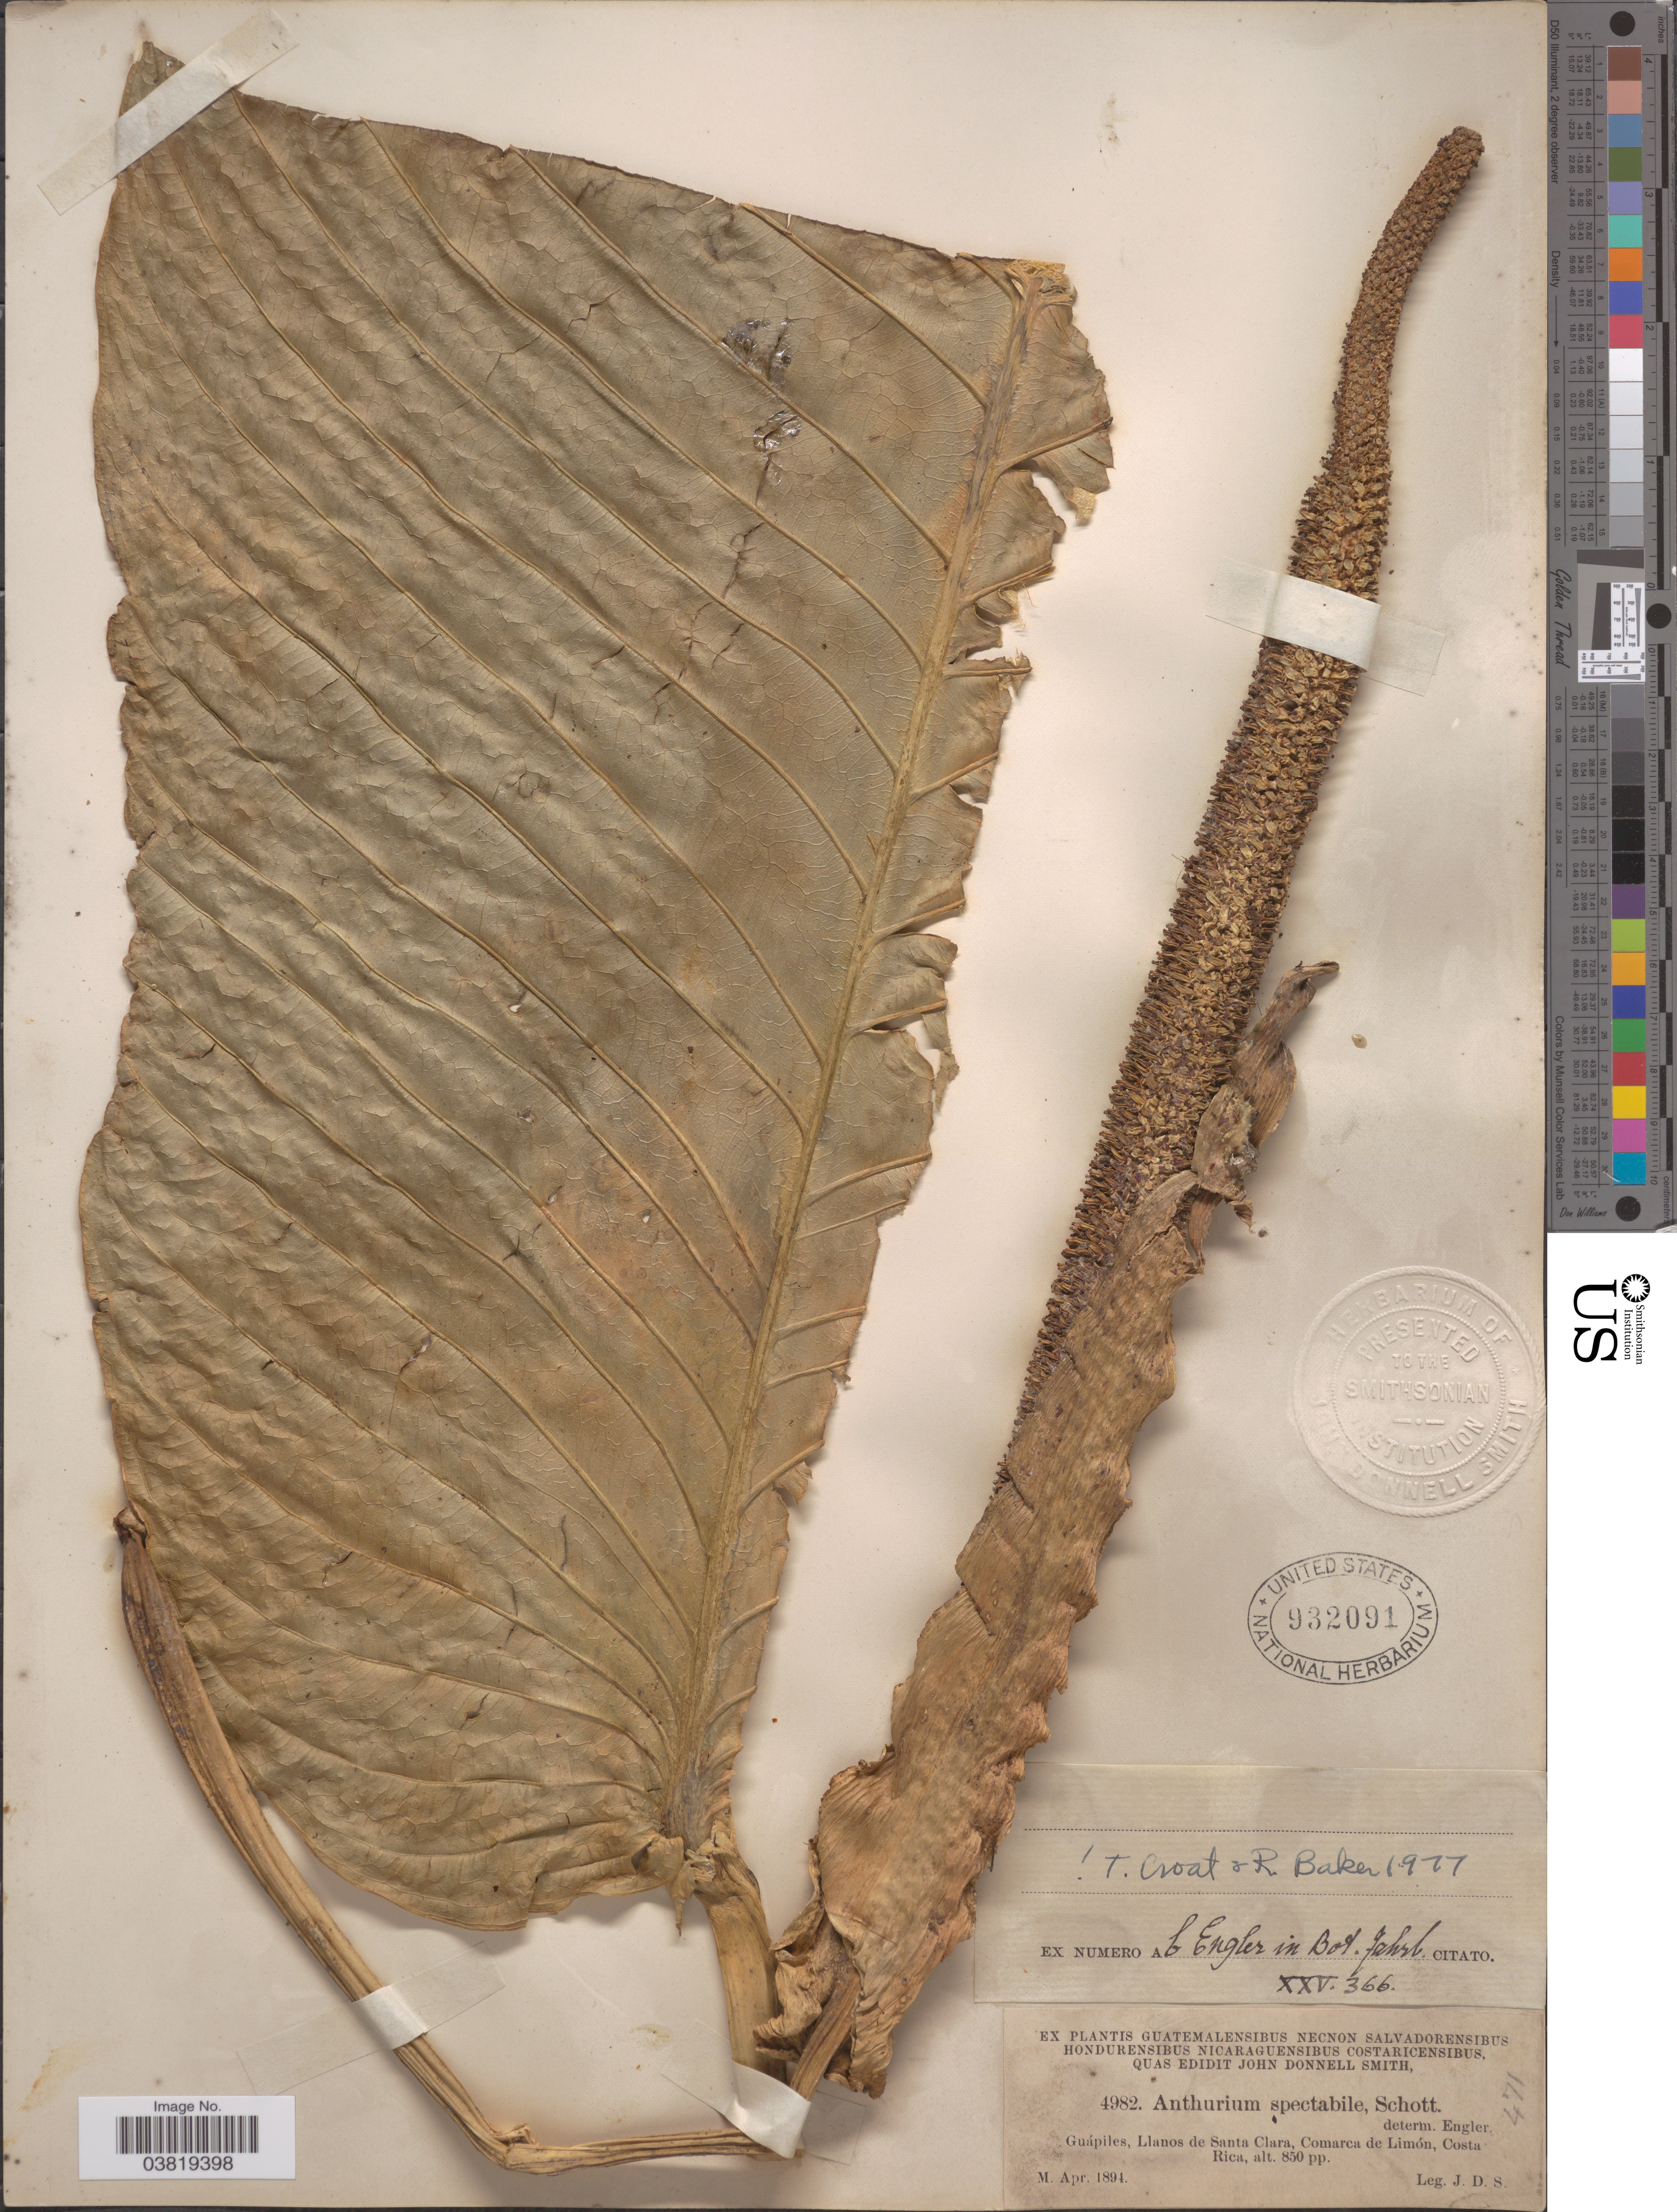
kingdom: Plantae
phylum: Tracheophyta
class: Liliopsida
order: Alismatales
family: Araceae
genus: Anthurium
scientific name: Anthurium spectabile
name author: Schott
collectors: J. Donnell Smith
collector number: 4982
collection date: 1894-04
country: Costa Rica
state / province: Limón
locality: Guápiles, Llanos de Santa Clara, Comarca de Limón.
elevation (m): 259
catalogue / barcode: US 932091